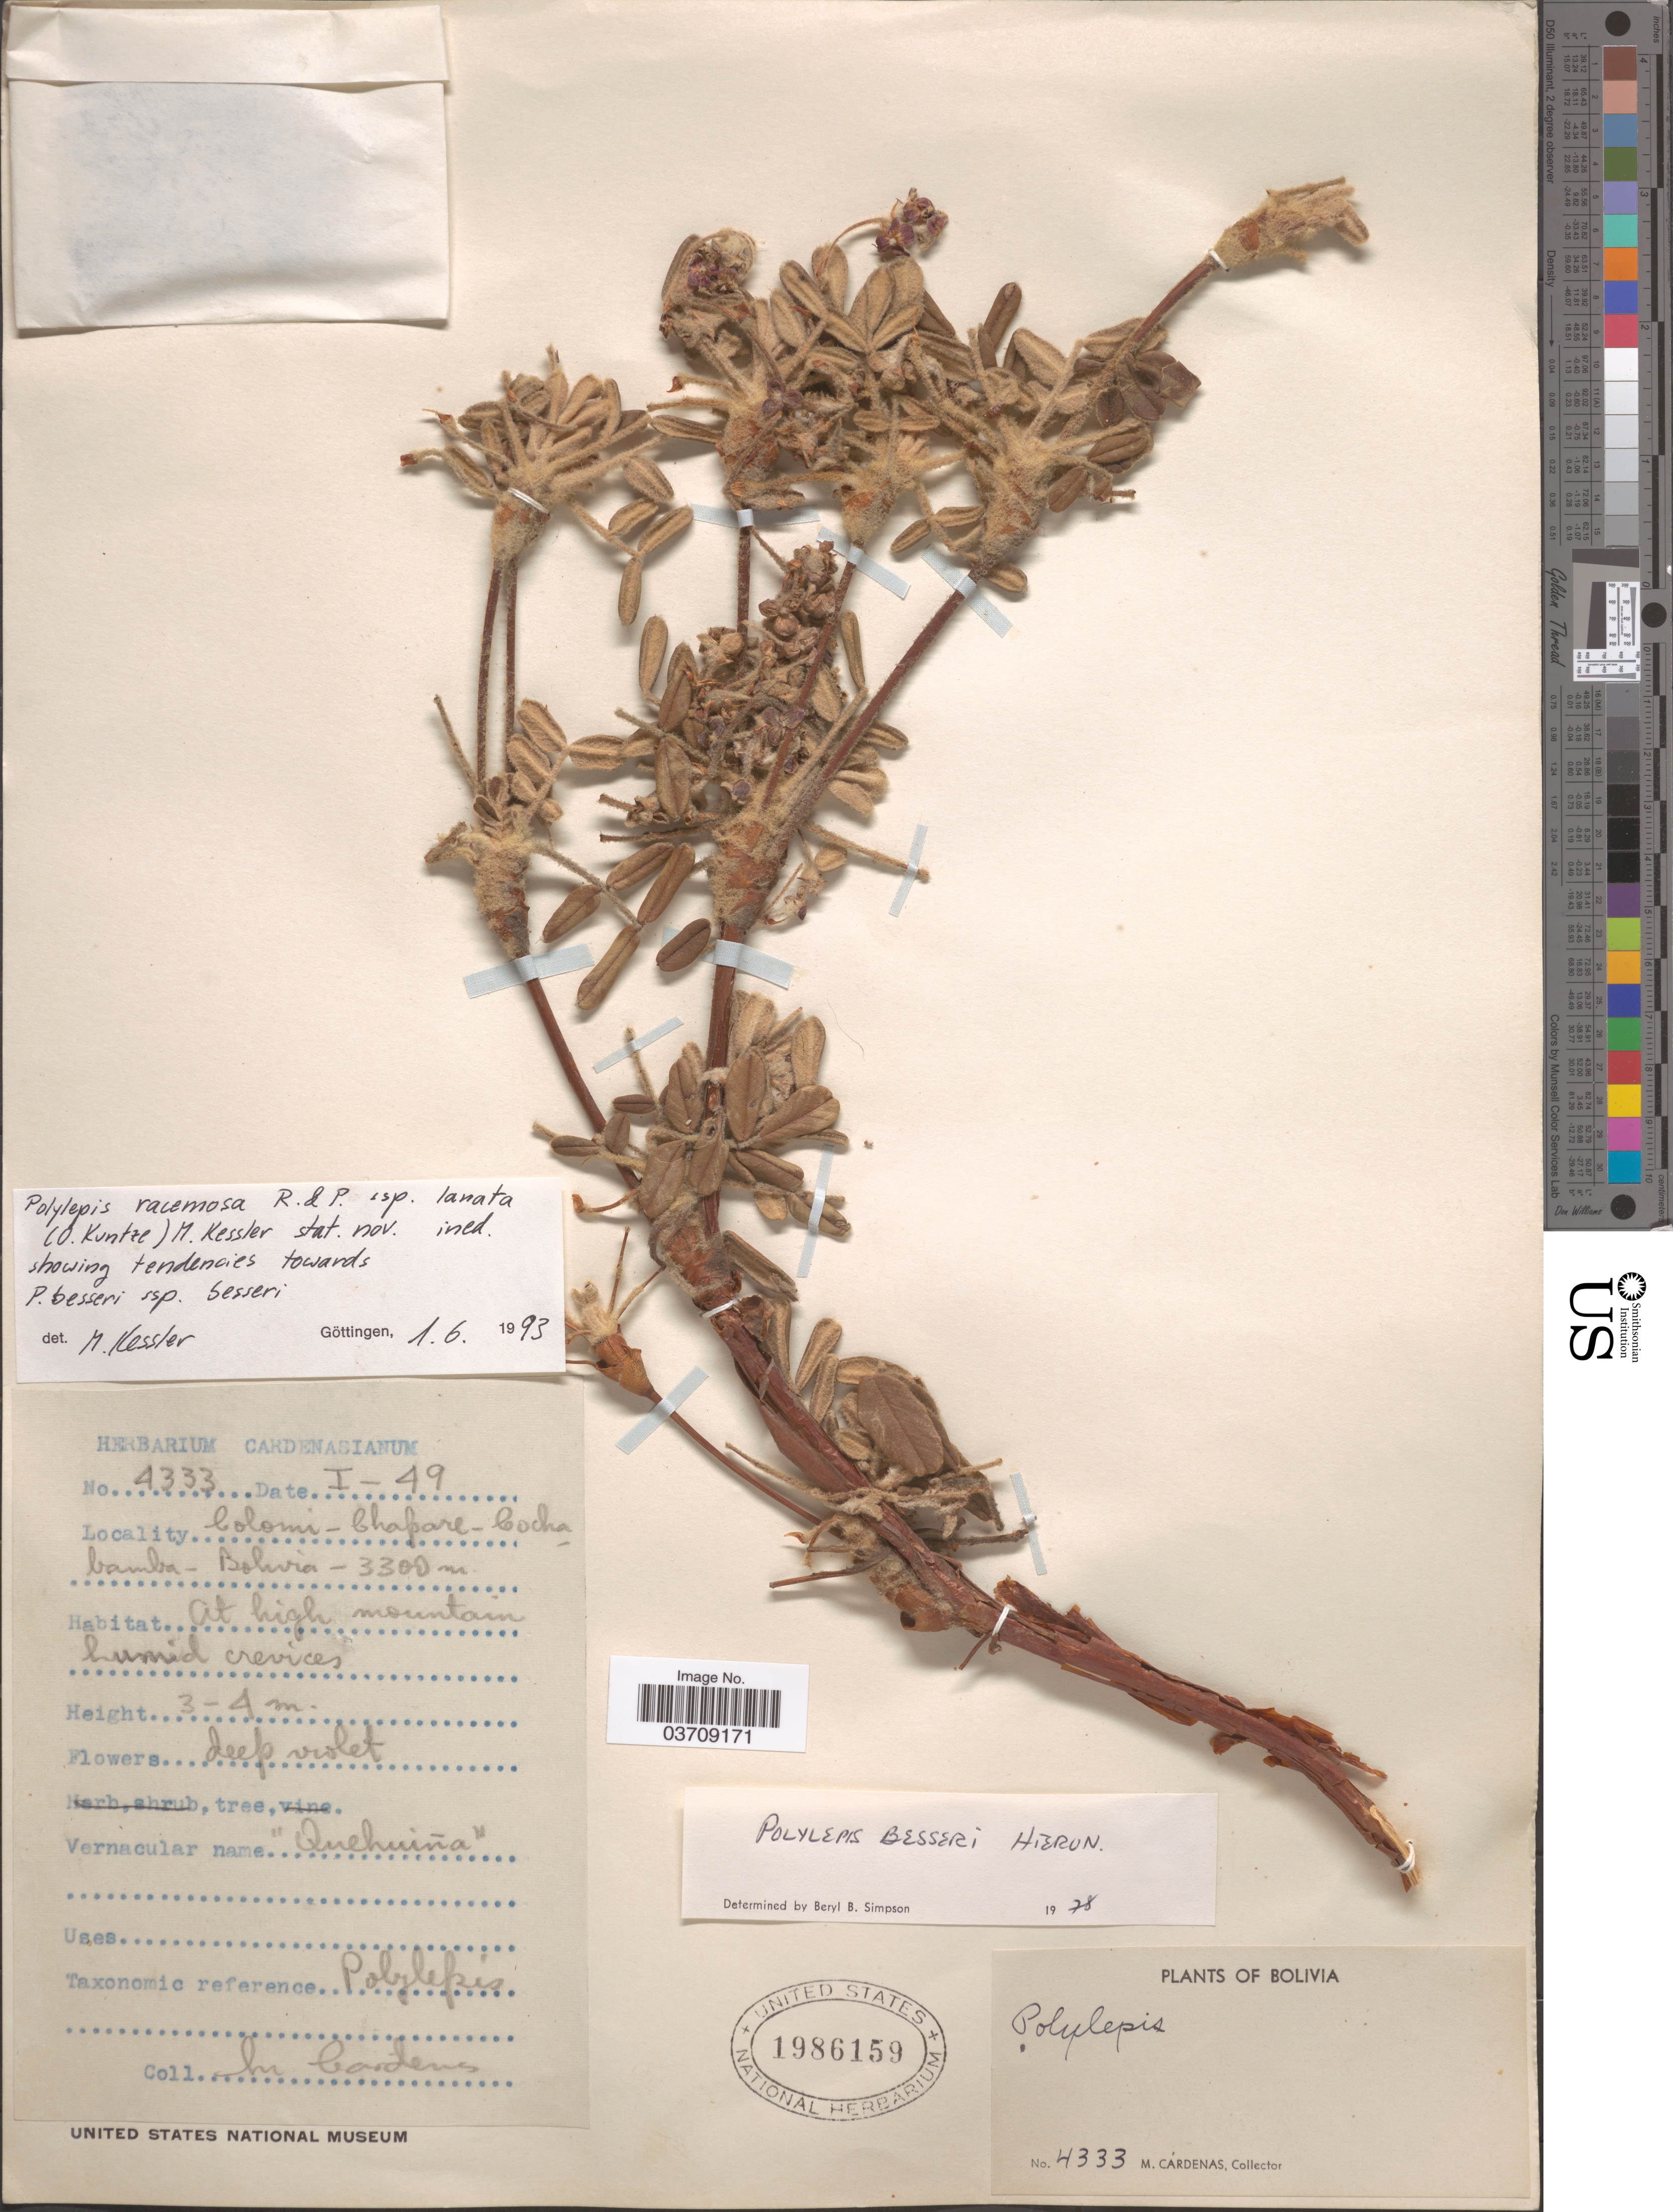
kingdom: Plantae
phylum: Tracheophyta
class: Magnoliopsida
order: Rosales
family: Rosaceae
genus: Polylepis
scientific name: Polylepis racemosa subsp. lanata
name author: (Kuntze) M. Kessler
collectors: M. Cárdenas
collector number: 4333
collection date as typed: Transcribed d/m/y: /1/49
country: Bolivia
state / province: Cochabamba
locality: Colomi - Chapare.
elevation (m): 3300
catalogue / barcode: US 1986159